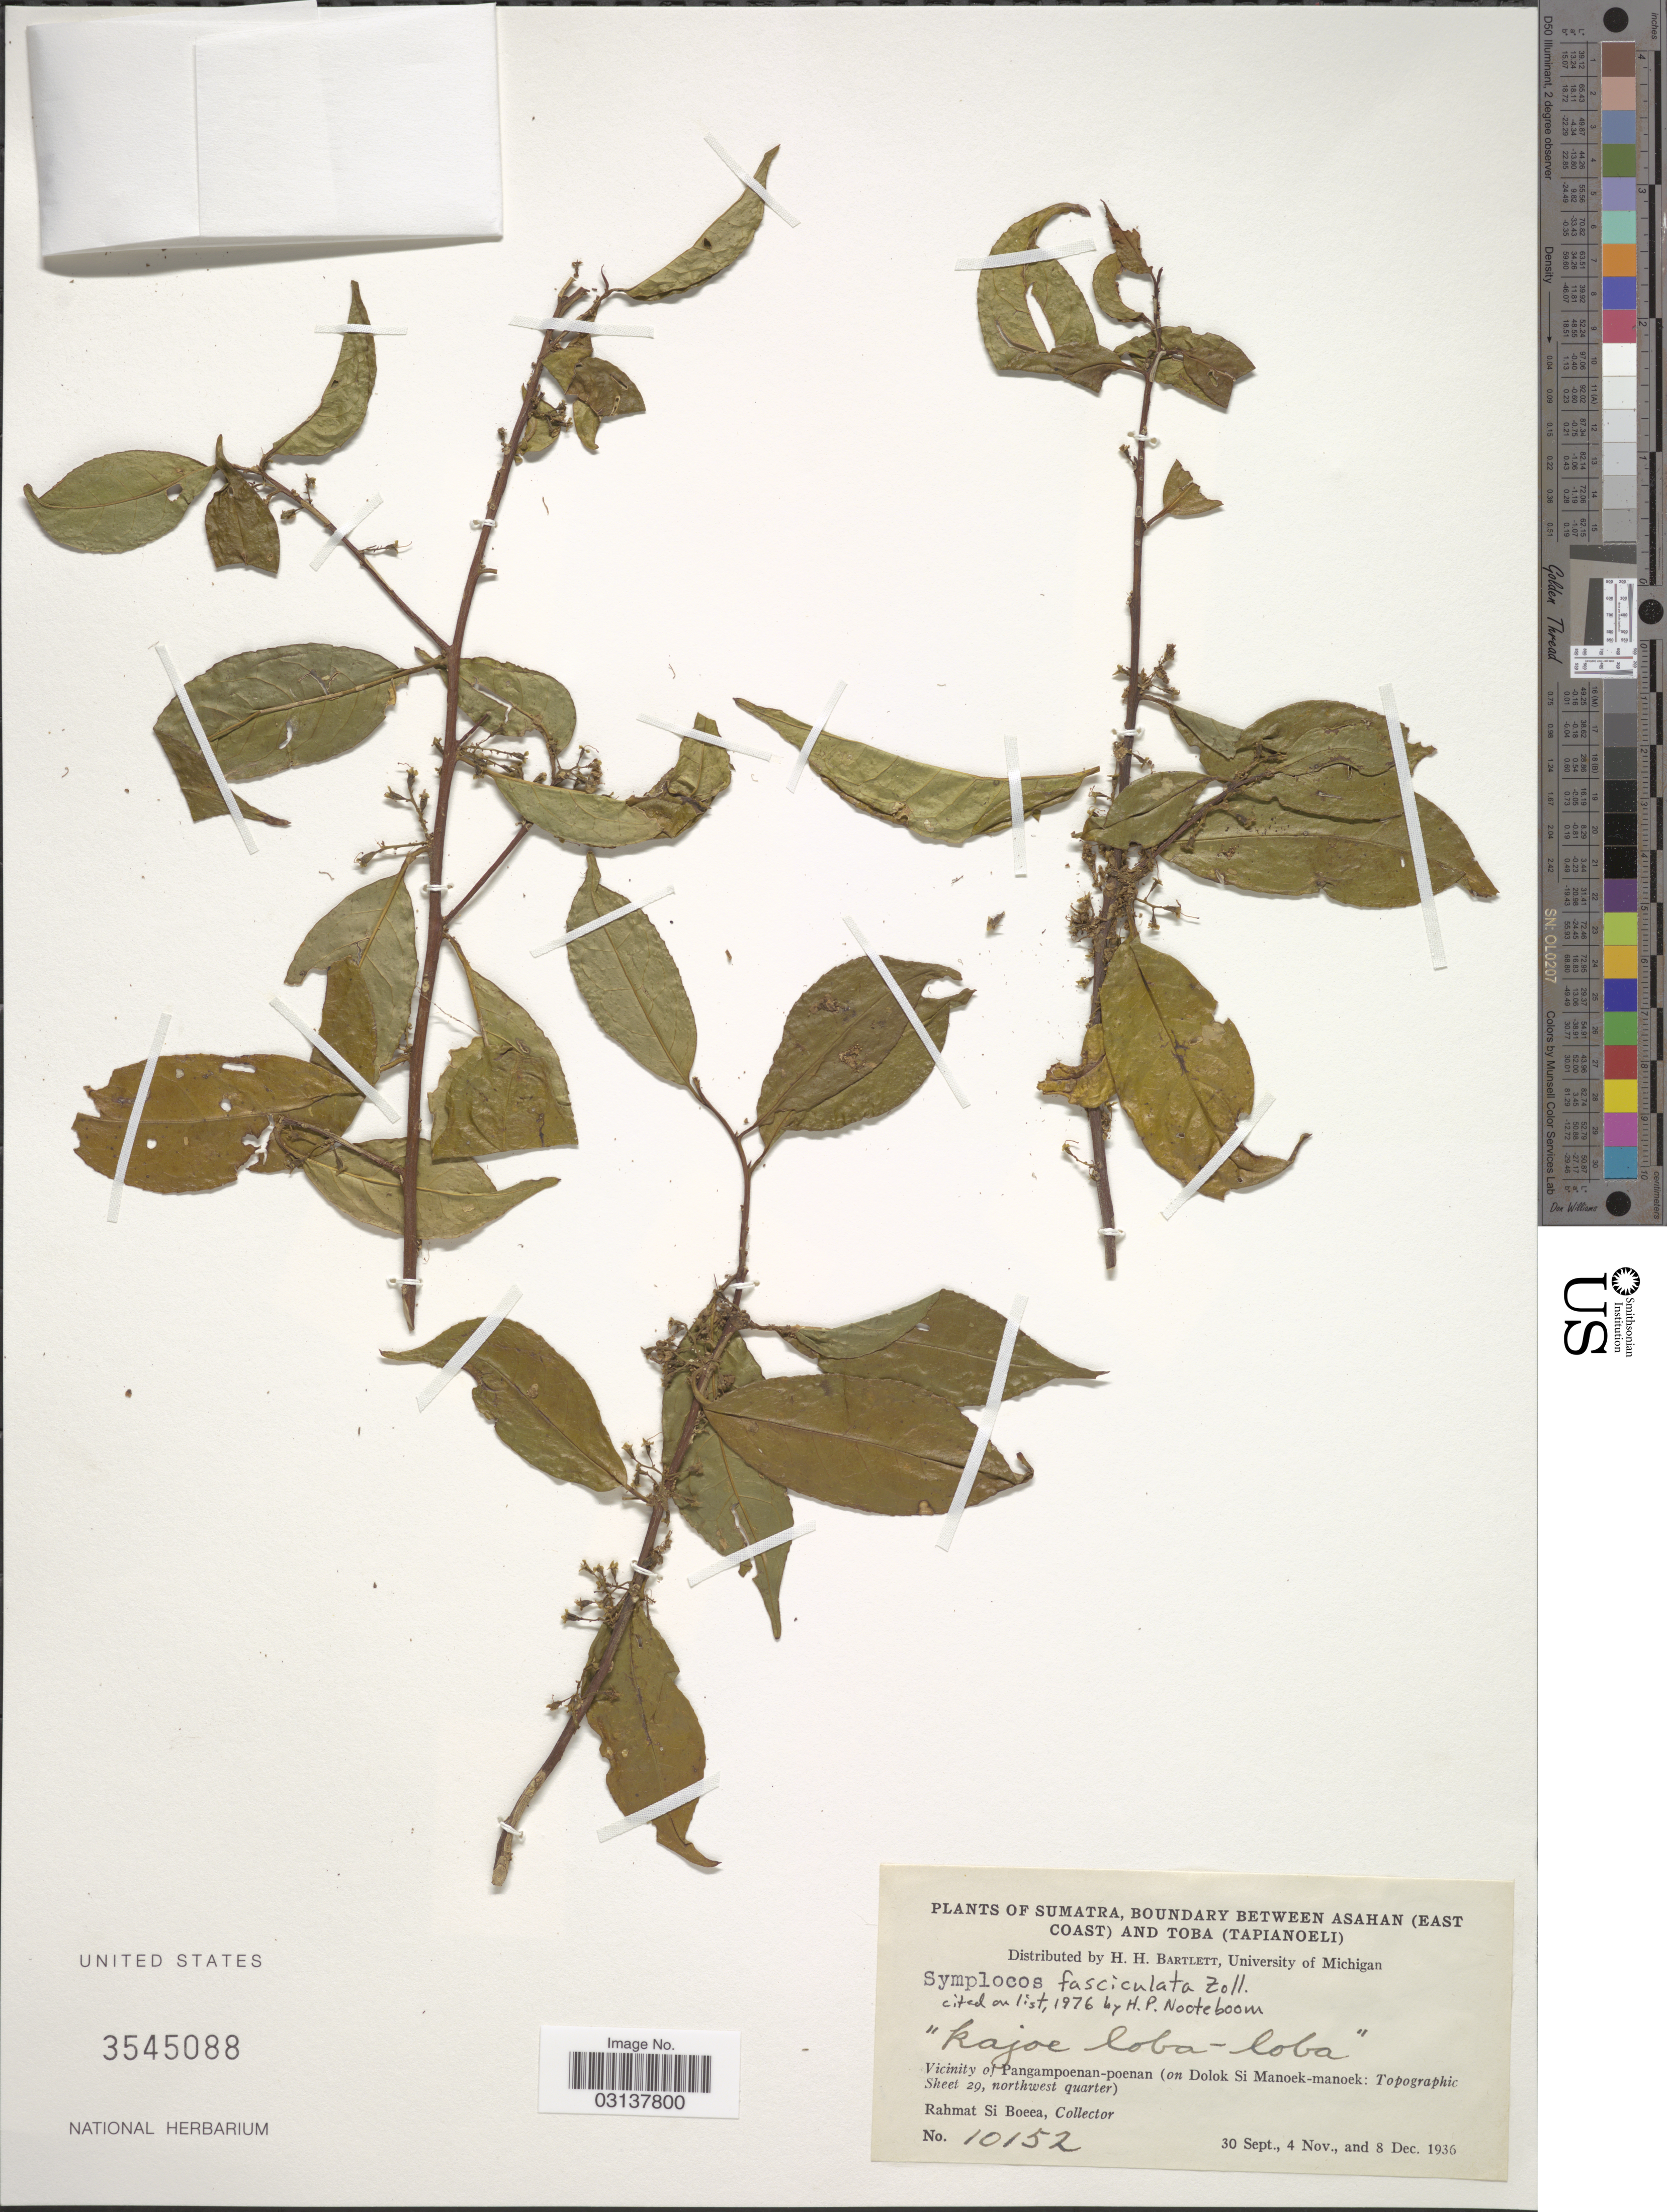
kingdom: Plantae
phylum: Tracheophyta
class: Magnoliopsida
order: Ericales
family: Symplocaceae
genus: Symplocos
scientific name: Symplocos fasciculata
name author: Zoll.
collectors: Rahmat Si Boeea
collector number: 10152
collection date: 1936-09-30/1936-12-08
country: Indonesia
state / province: Sumatra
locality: Sumatra, Boundary between Asahan (East Coast) and Toba (Tapianoeli). Vicinity of Pangampoenan-poenan (on Dolok Si Manoek-manoek: Topographic Sheet 29, northwest quarter).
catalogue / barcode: US 3545088